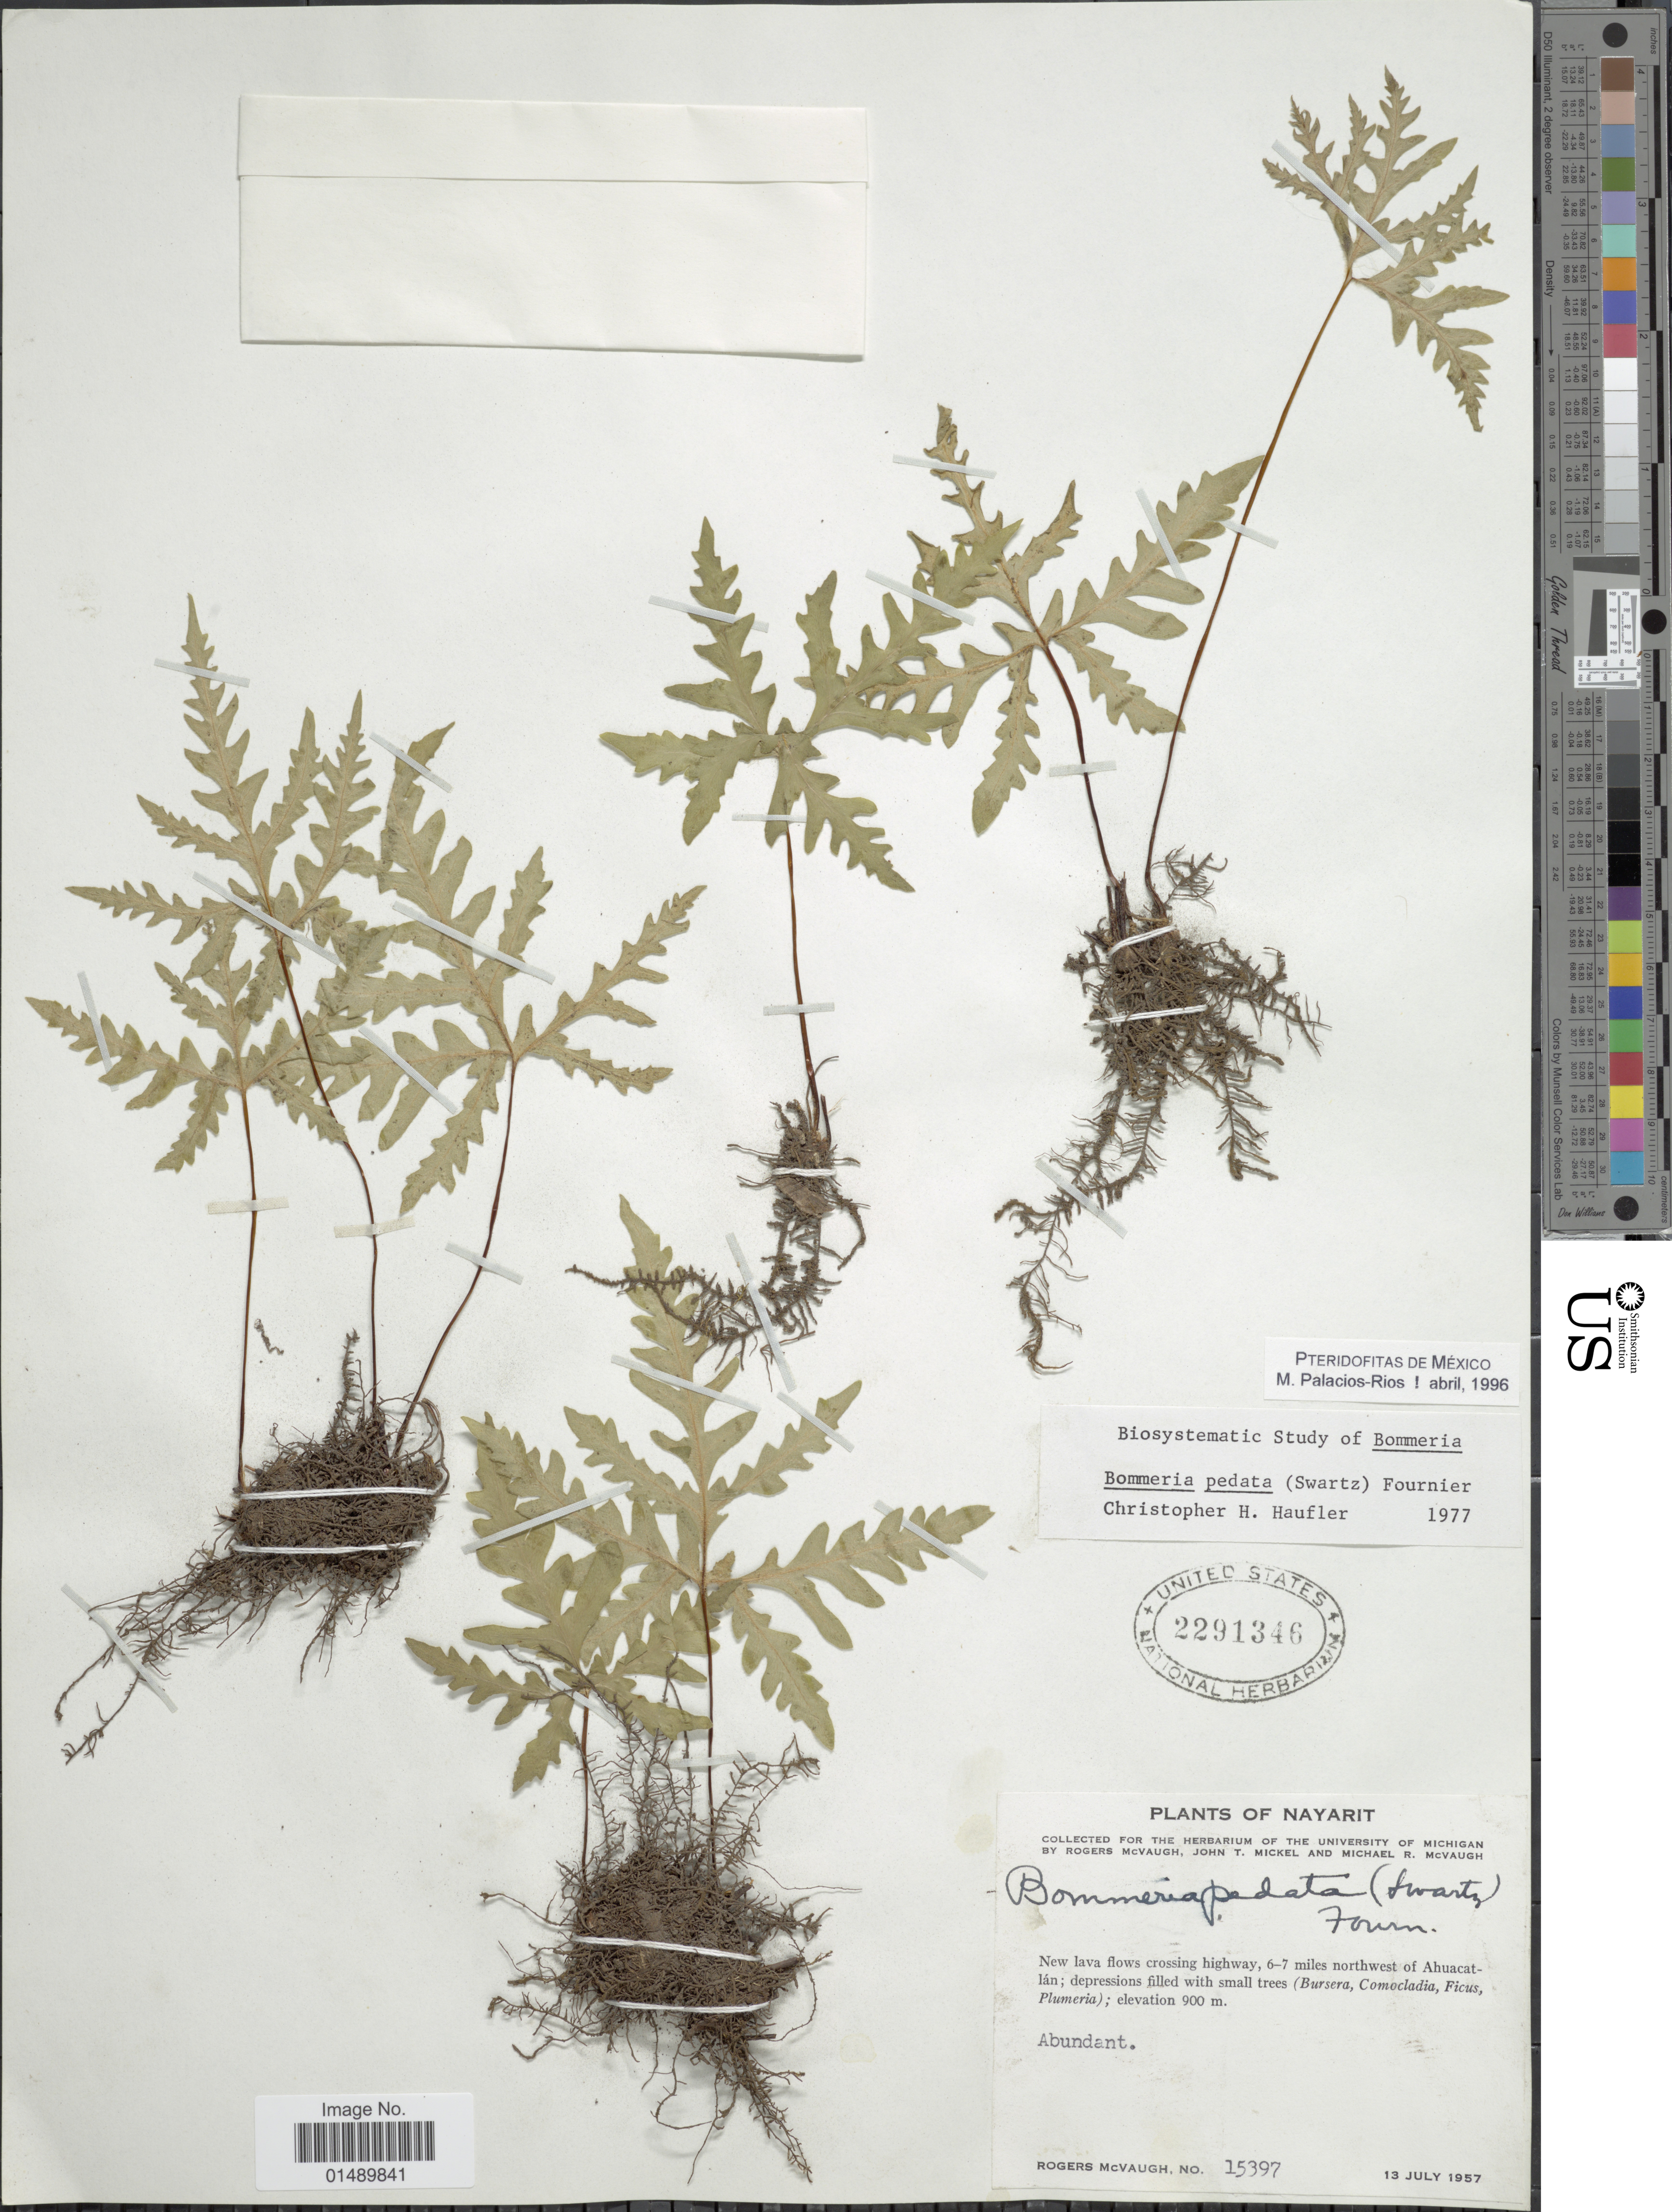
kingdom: Plantae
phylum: Tracheophyta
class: Polypodiopsida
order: Polypodiales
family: Pteridaceae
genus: Bommeria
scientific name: Bommeria pedata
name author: (Sw.) E. Fourn.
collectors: R. McVaugh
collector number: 15397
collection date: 1957-07-13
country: Mexico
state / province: Nayarit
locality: Mexico, New lava flows crossing highway, 6-7 miles northwest of Ahuacatlan.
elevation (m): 900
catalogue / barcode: US 2291346